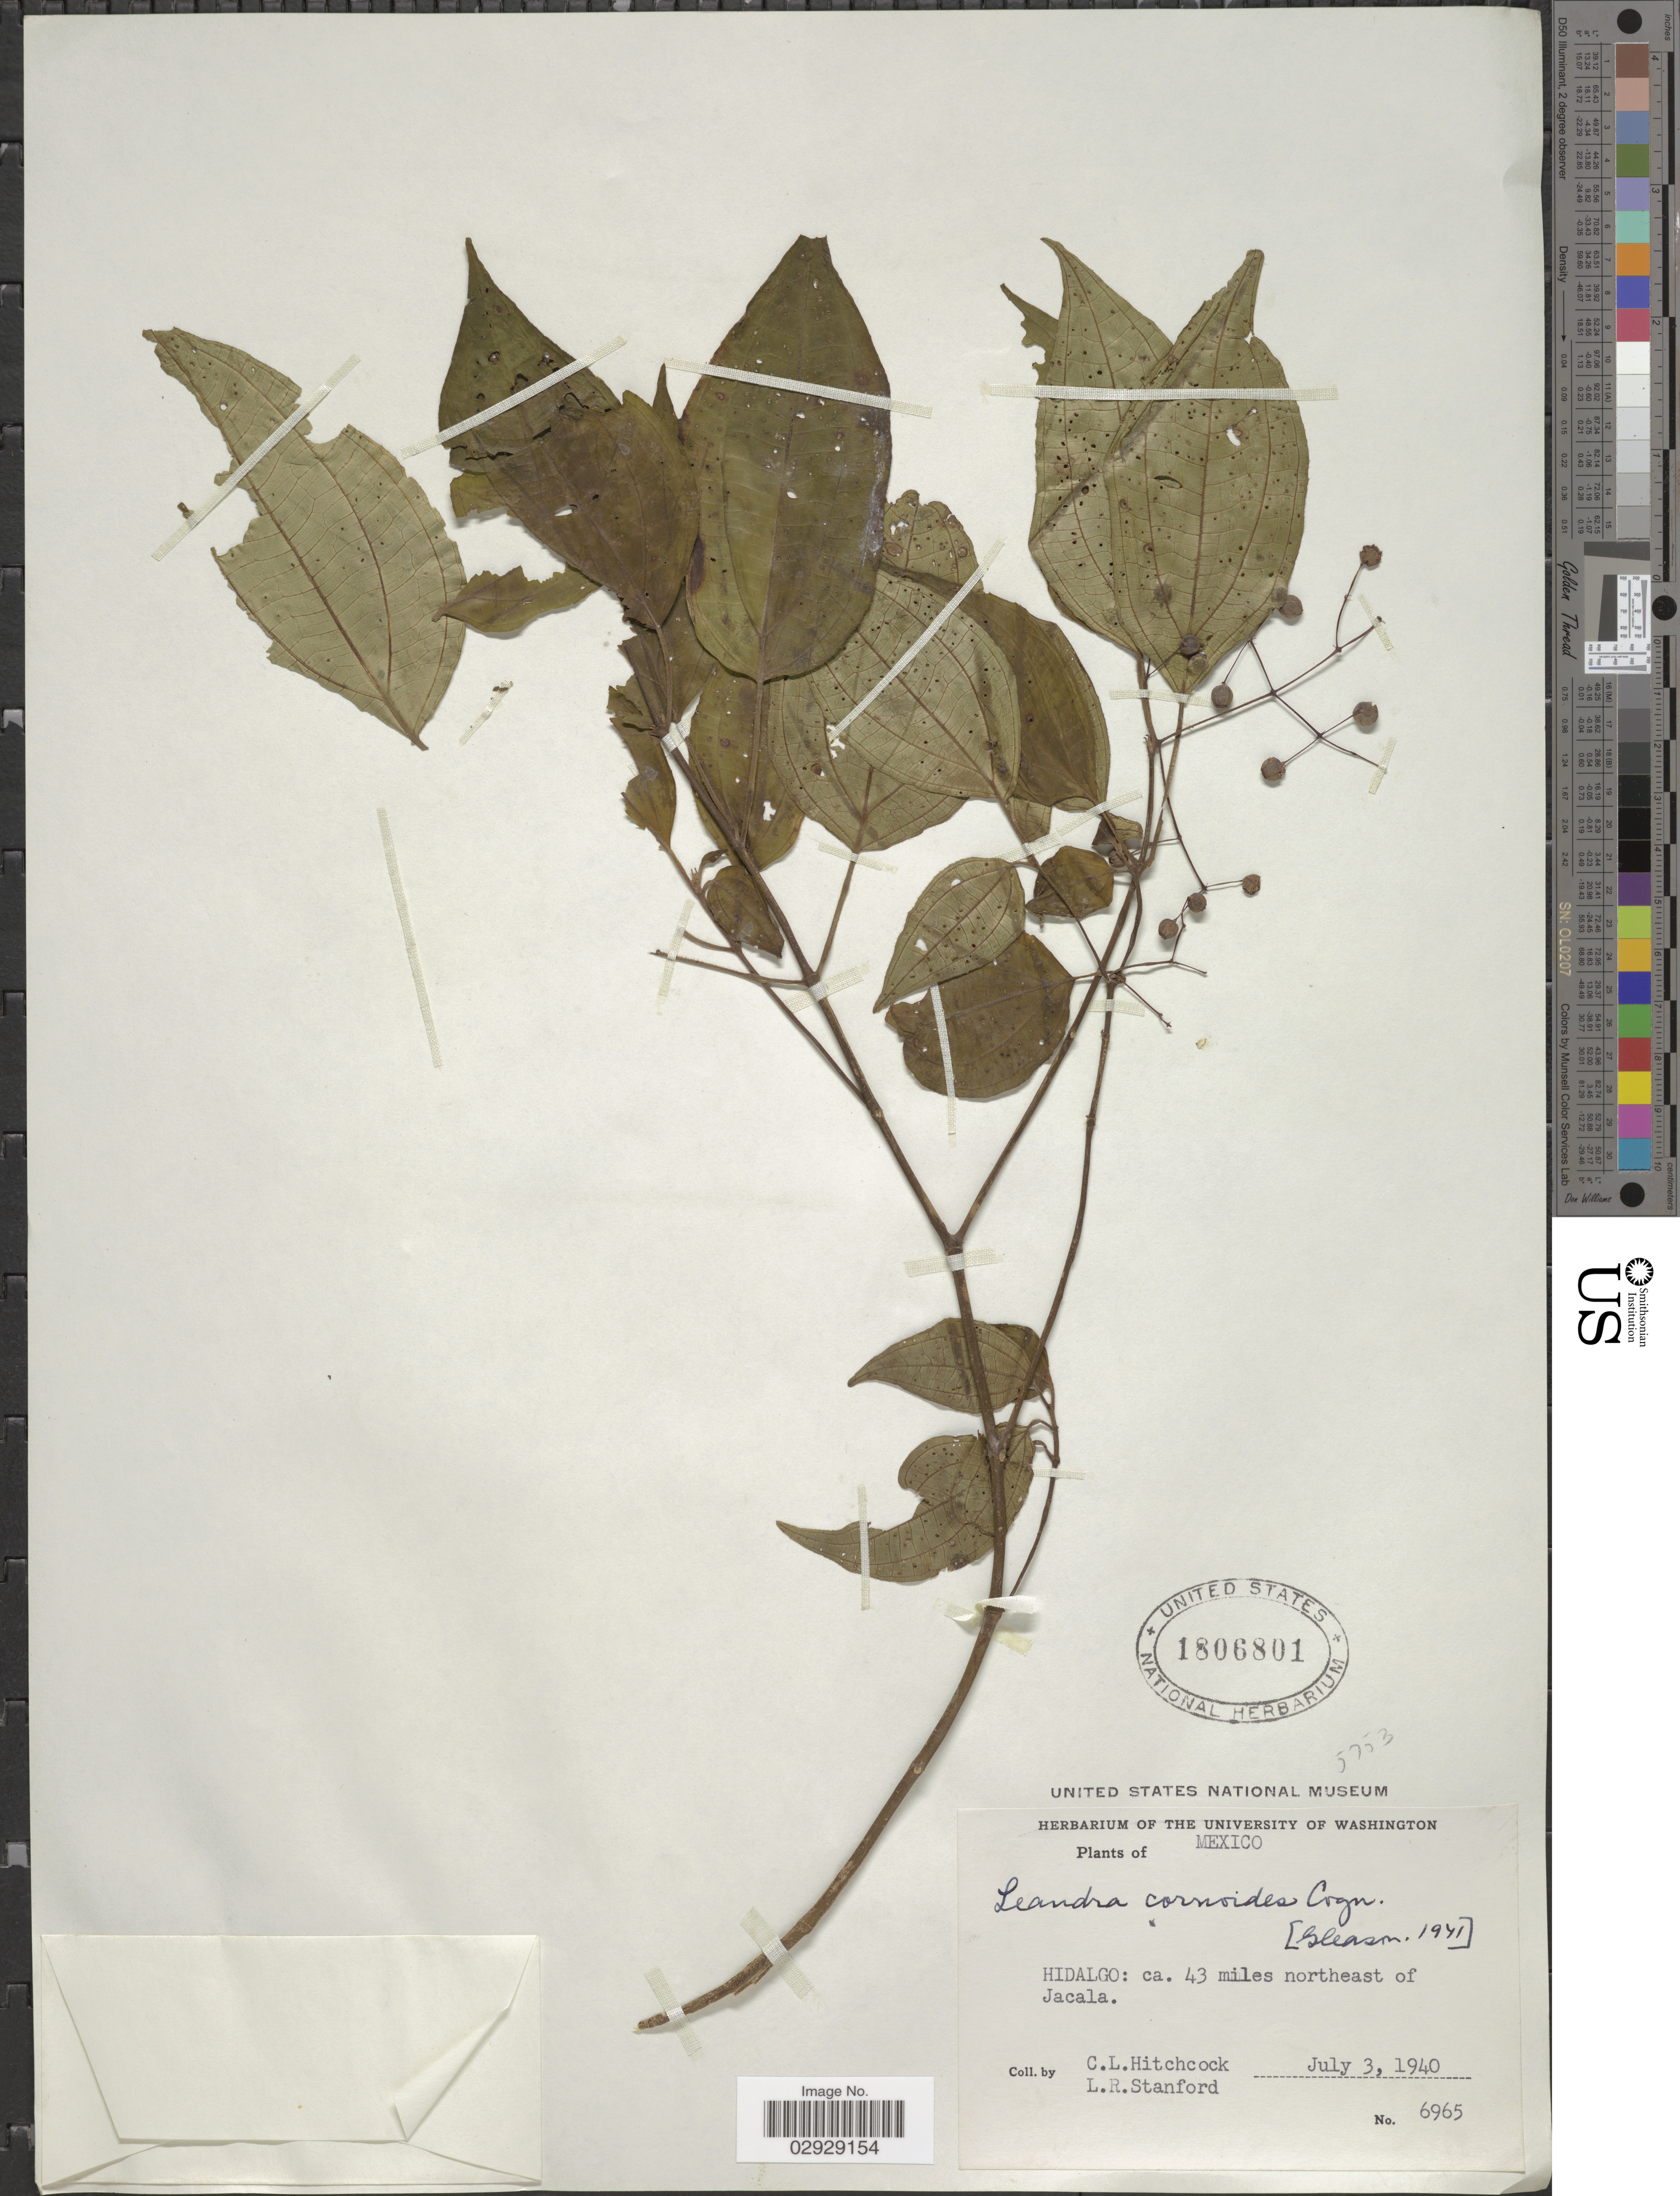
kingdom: Plantae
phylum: Tracheophyta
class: Magnoliopsida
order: Myrtales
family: Melastomataceae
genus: Leandra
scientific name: Leandra cornoides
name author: (Schltdl. & Cham.) Cogn.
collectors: C. L. Hitchcock & L. R. Stanford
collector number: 6965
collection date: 1940-07-03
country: Mexico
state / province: Hidalgo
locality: Ca. 43 miles northeast of Jacala.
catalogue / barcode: US 1806801